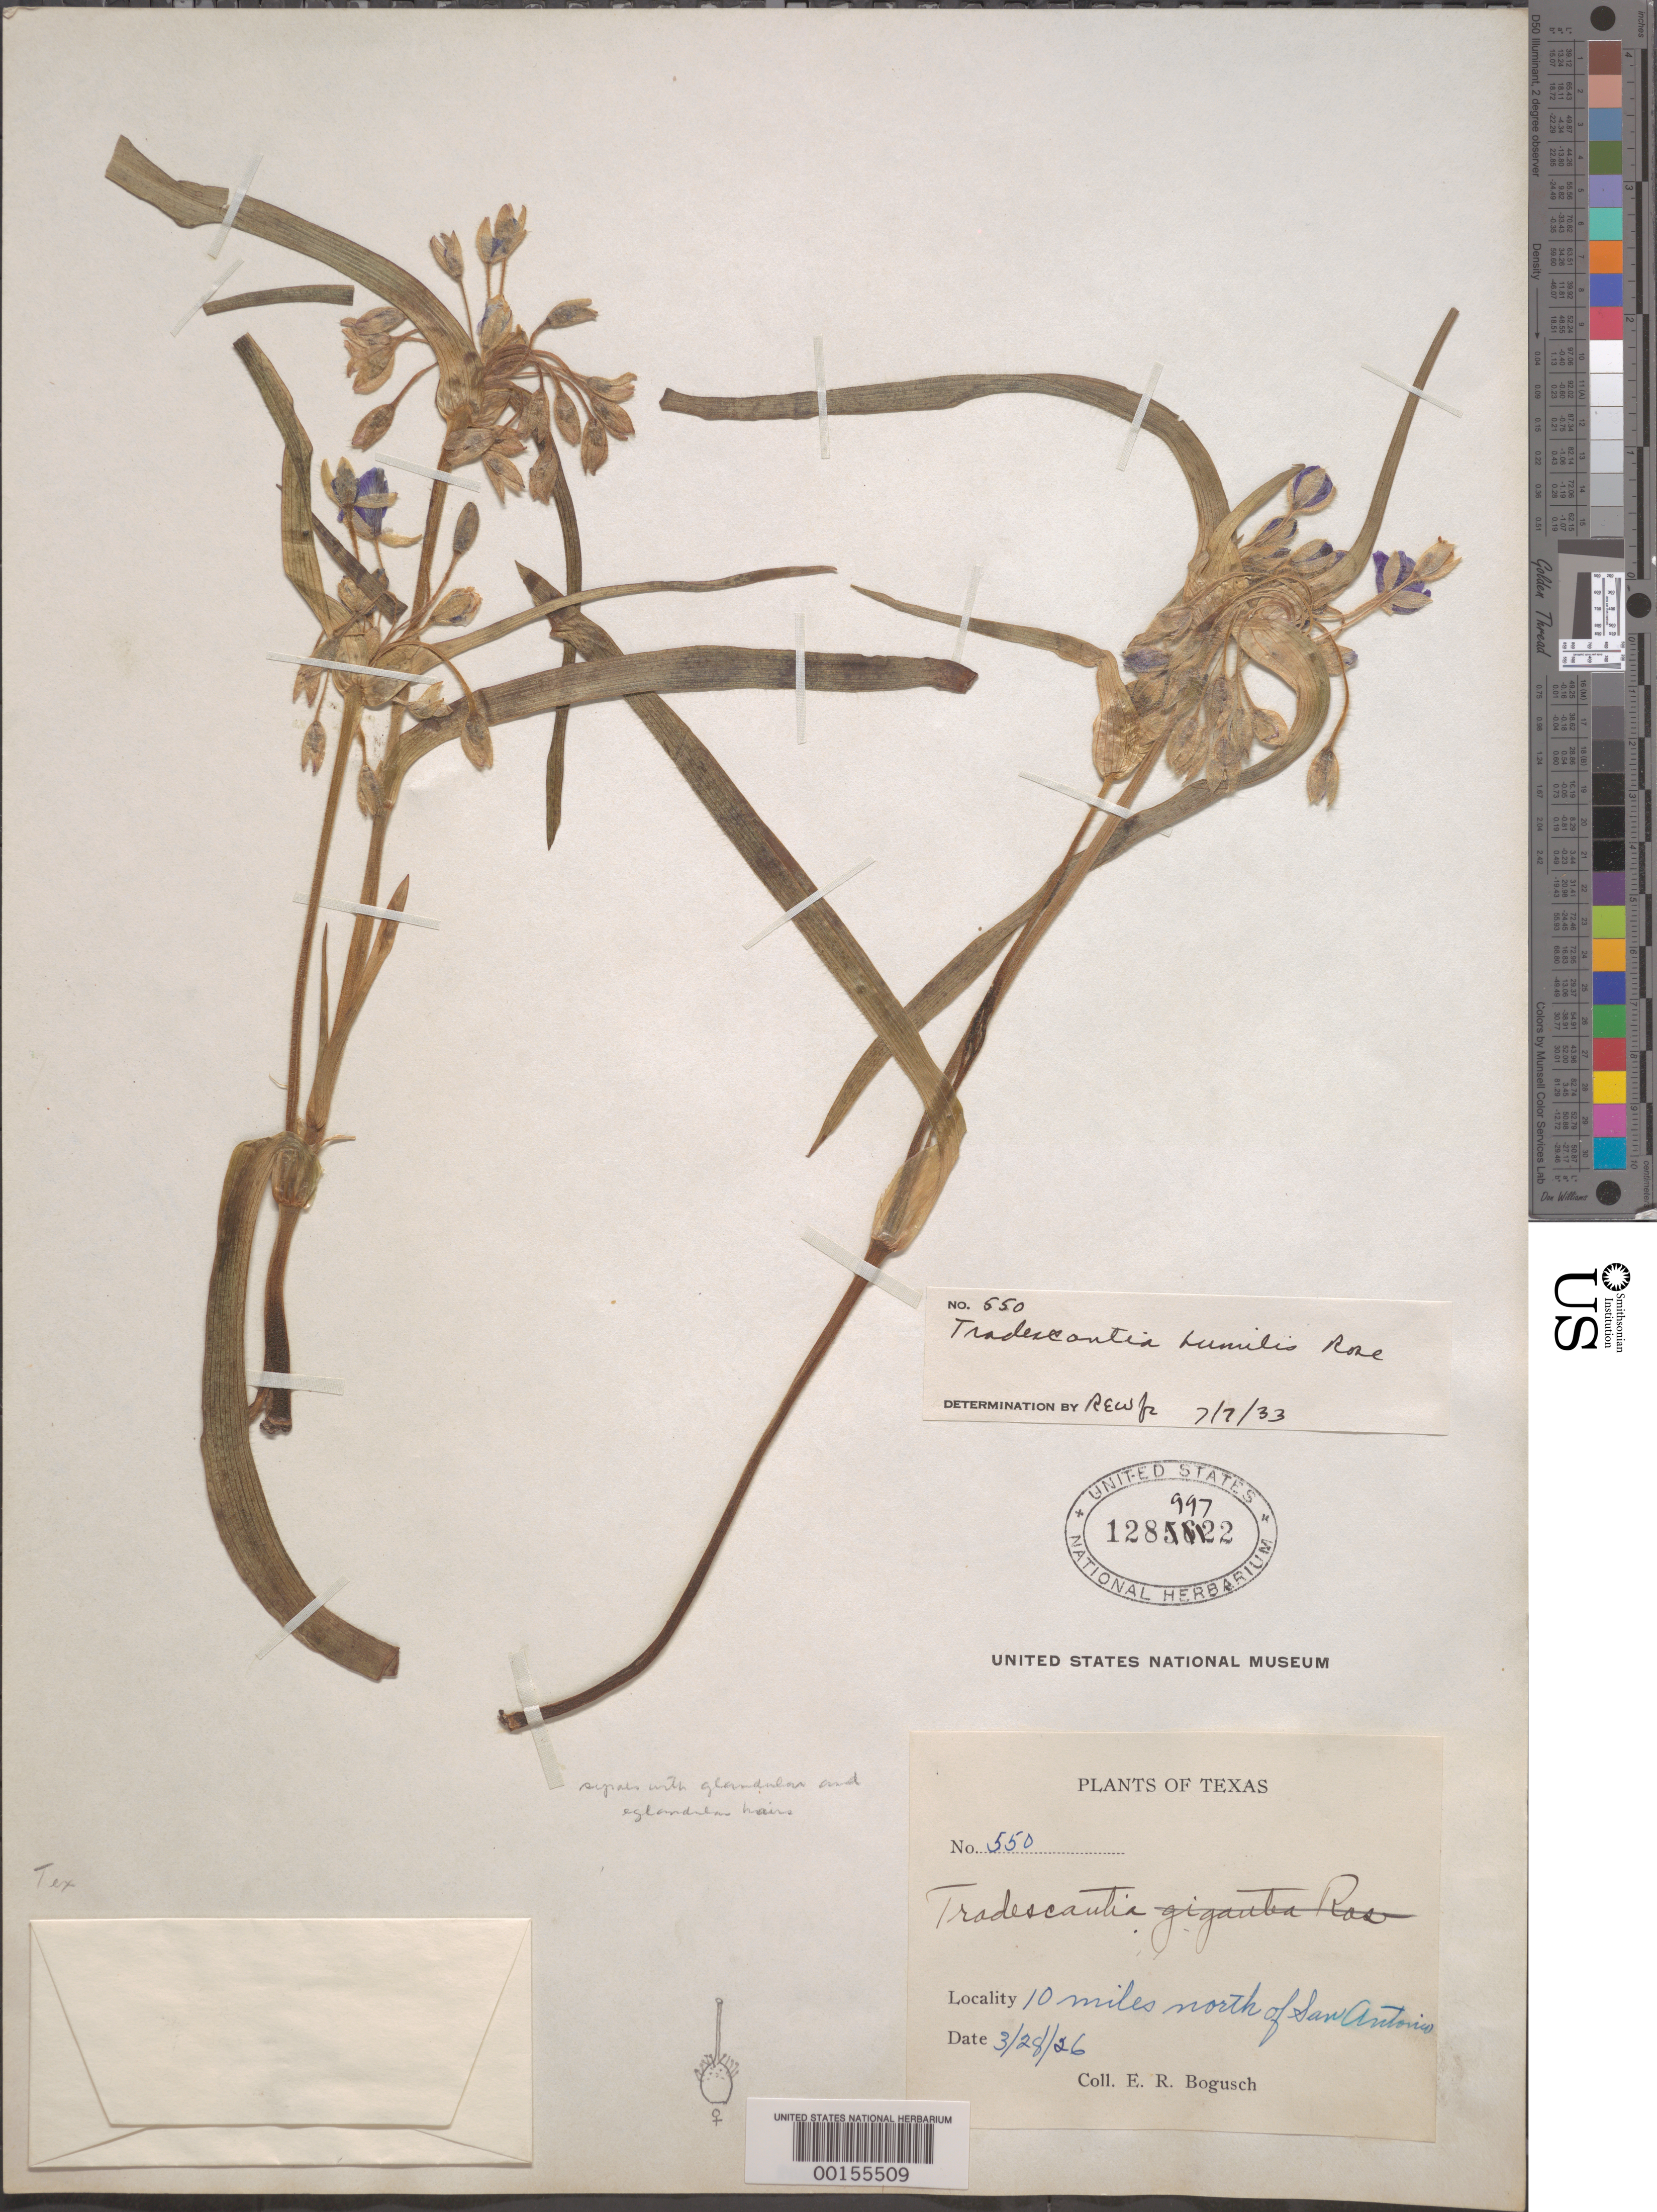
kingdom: Plantae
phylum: Tracheophyta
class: Liliopsida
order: Commelinales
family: Commelinaceae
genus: Tradescantia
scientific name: Tradescantia humilis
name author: Rose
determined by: Woodward, R. E.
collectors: E. Bogusch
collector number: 550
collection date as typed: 28 Mar 1926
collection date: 1926-03-28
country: United States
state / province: Texas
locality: N of san antonio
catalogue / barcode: US 1289972